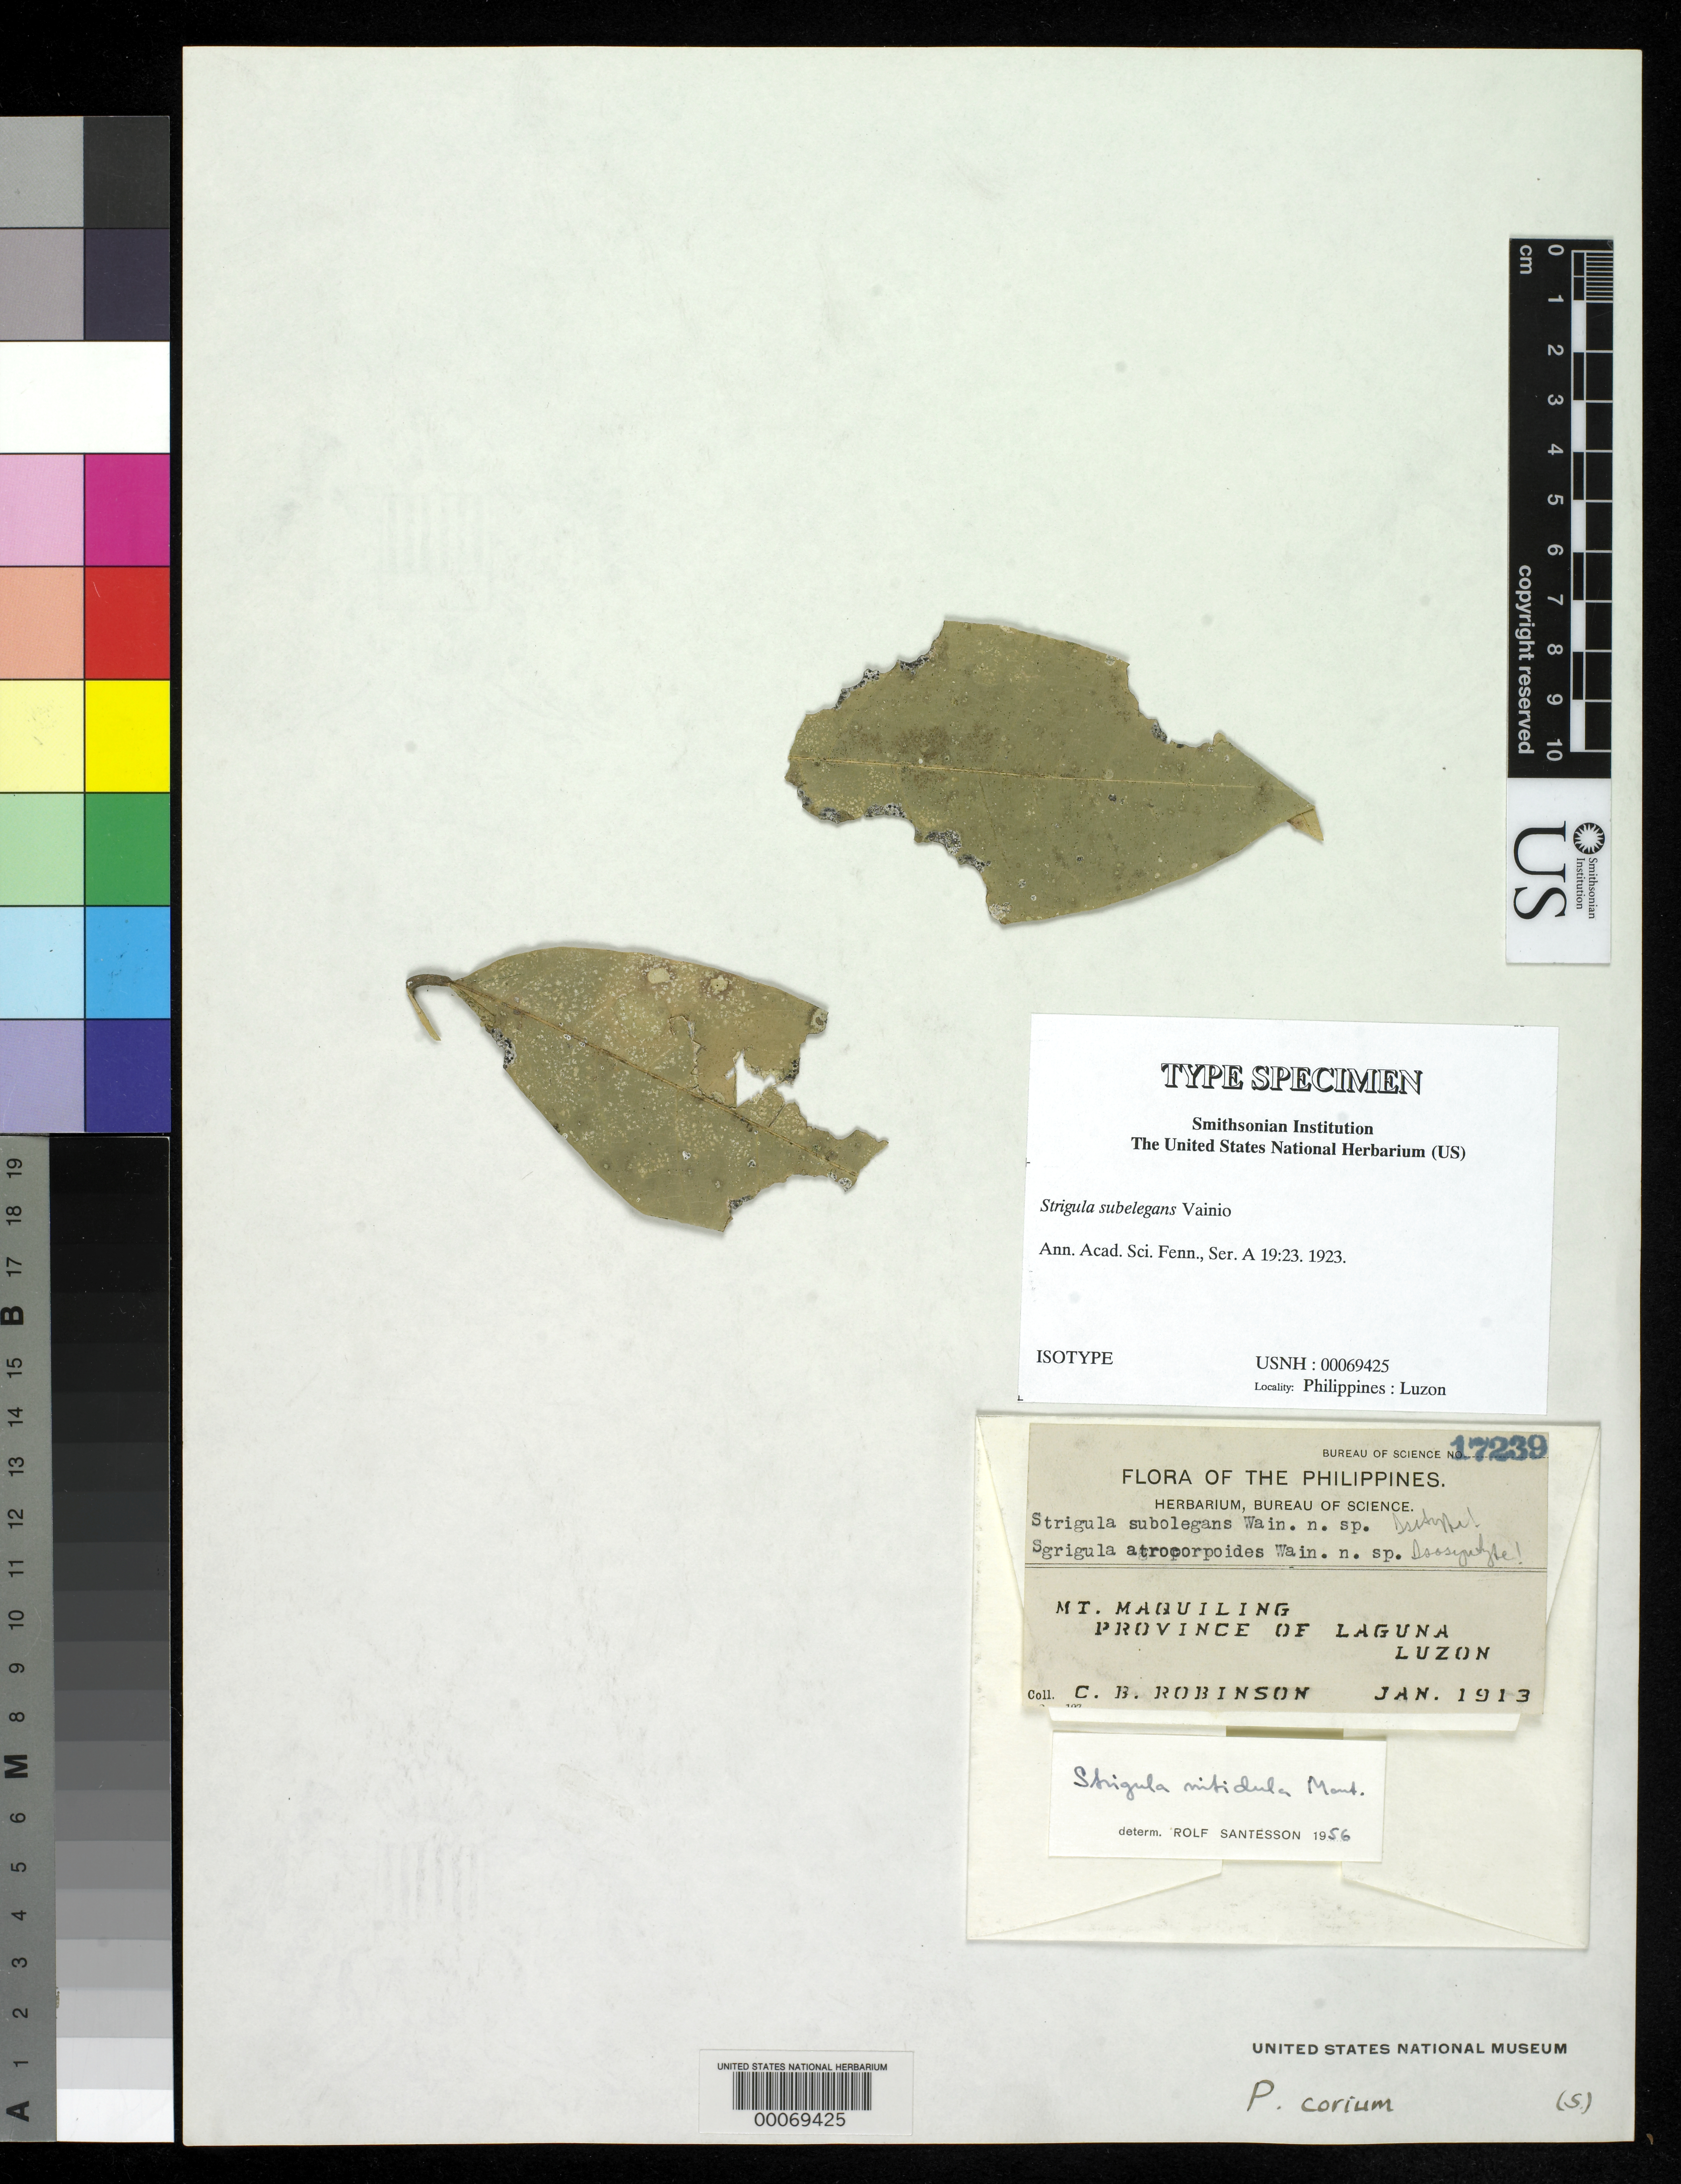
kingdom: Fungi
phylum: Ascomycota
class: Dothideomycetes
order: Strigulales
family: Strigulaceae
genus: Strigula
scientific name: Strigula subelegans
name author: Vain.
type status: Isotype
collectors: C. Robinson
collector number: Bur. Sci. 17239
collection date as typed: Jan 1913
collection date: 1913-01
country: Philippines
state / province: Calabarzon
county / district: Laguna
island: Luzon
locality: Mt. Maquiling, Province of Laguna, Luzon